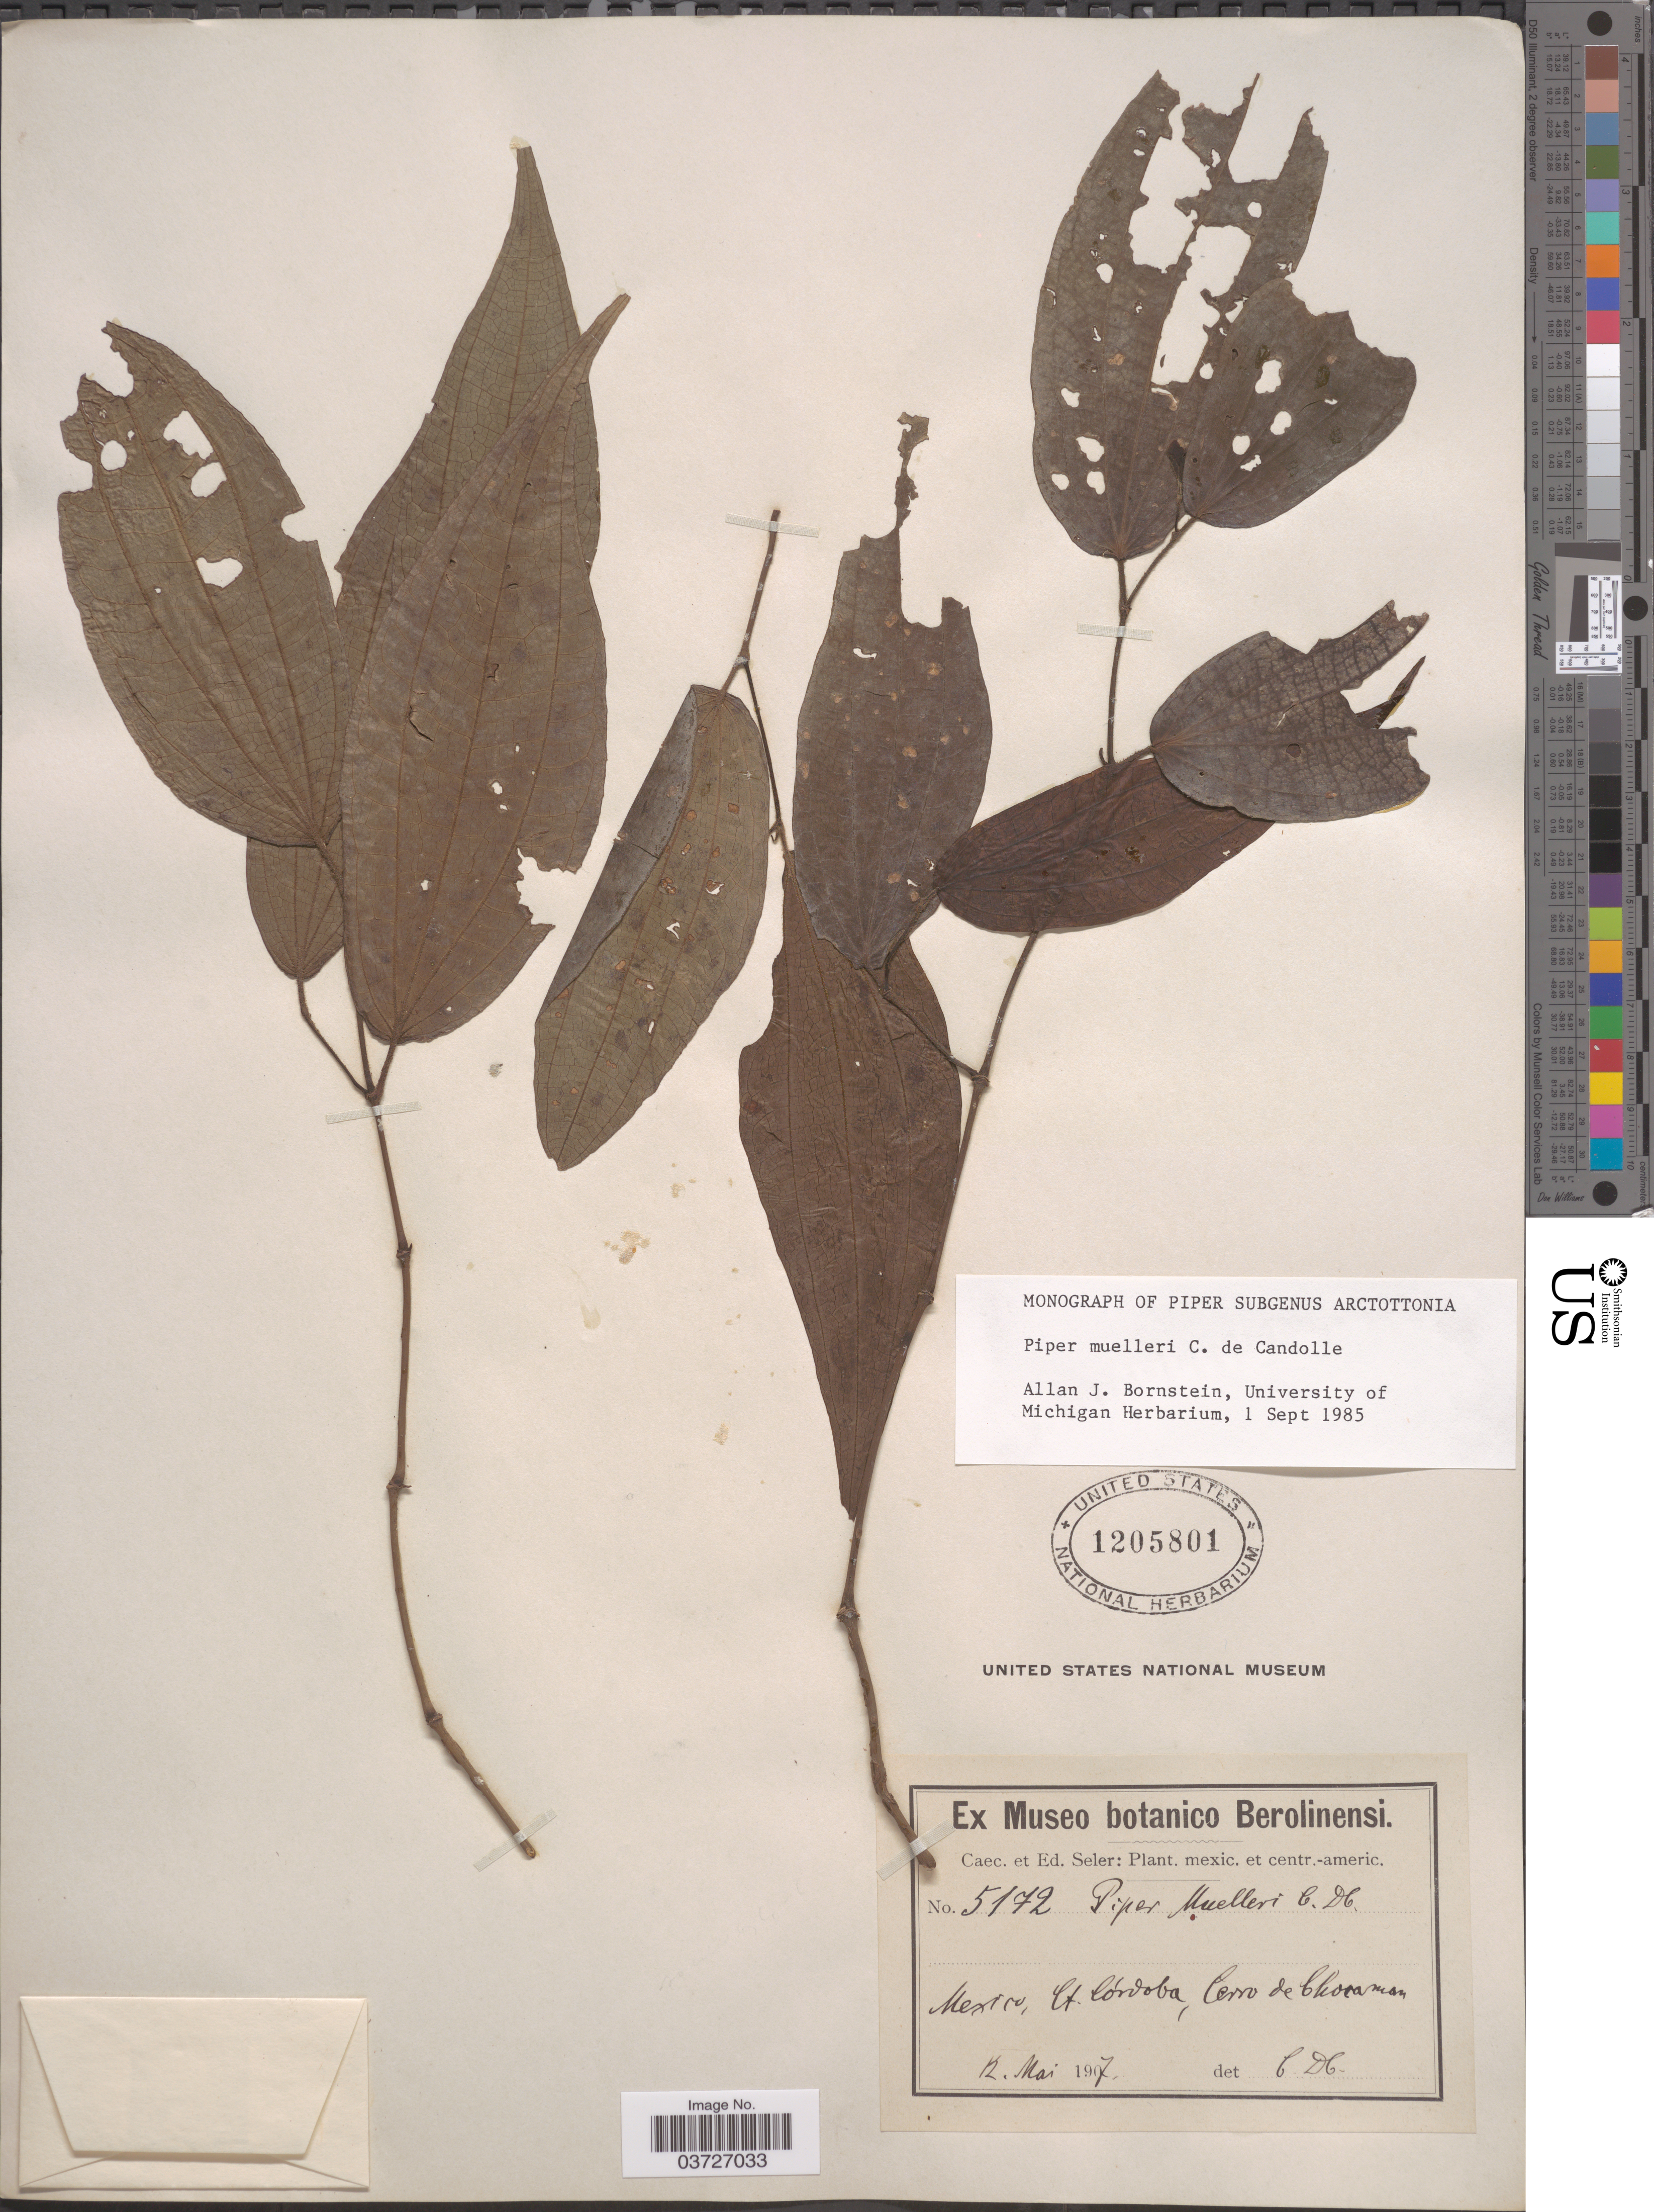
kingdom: Plantae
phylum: Tracheophyta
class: Magnoliopsida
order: Piperales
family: Piperaceae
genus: Piper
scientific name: Piper muelleri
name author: C. DC.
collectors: C. Seler & E. G. Seler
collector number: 5172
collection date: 1907-05-12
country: Mexico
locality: El Cordoba, Cerro de Chocoman.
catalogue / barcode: US 1205801